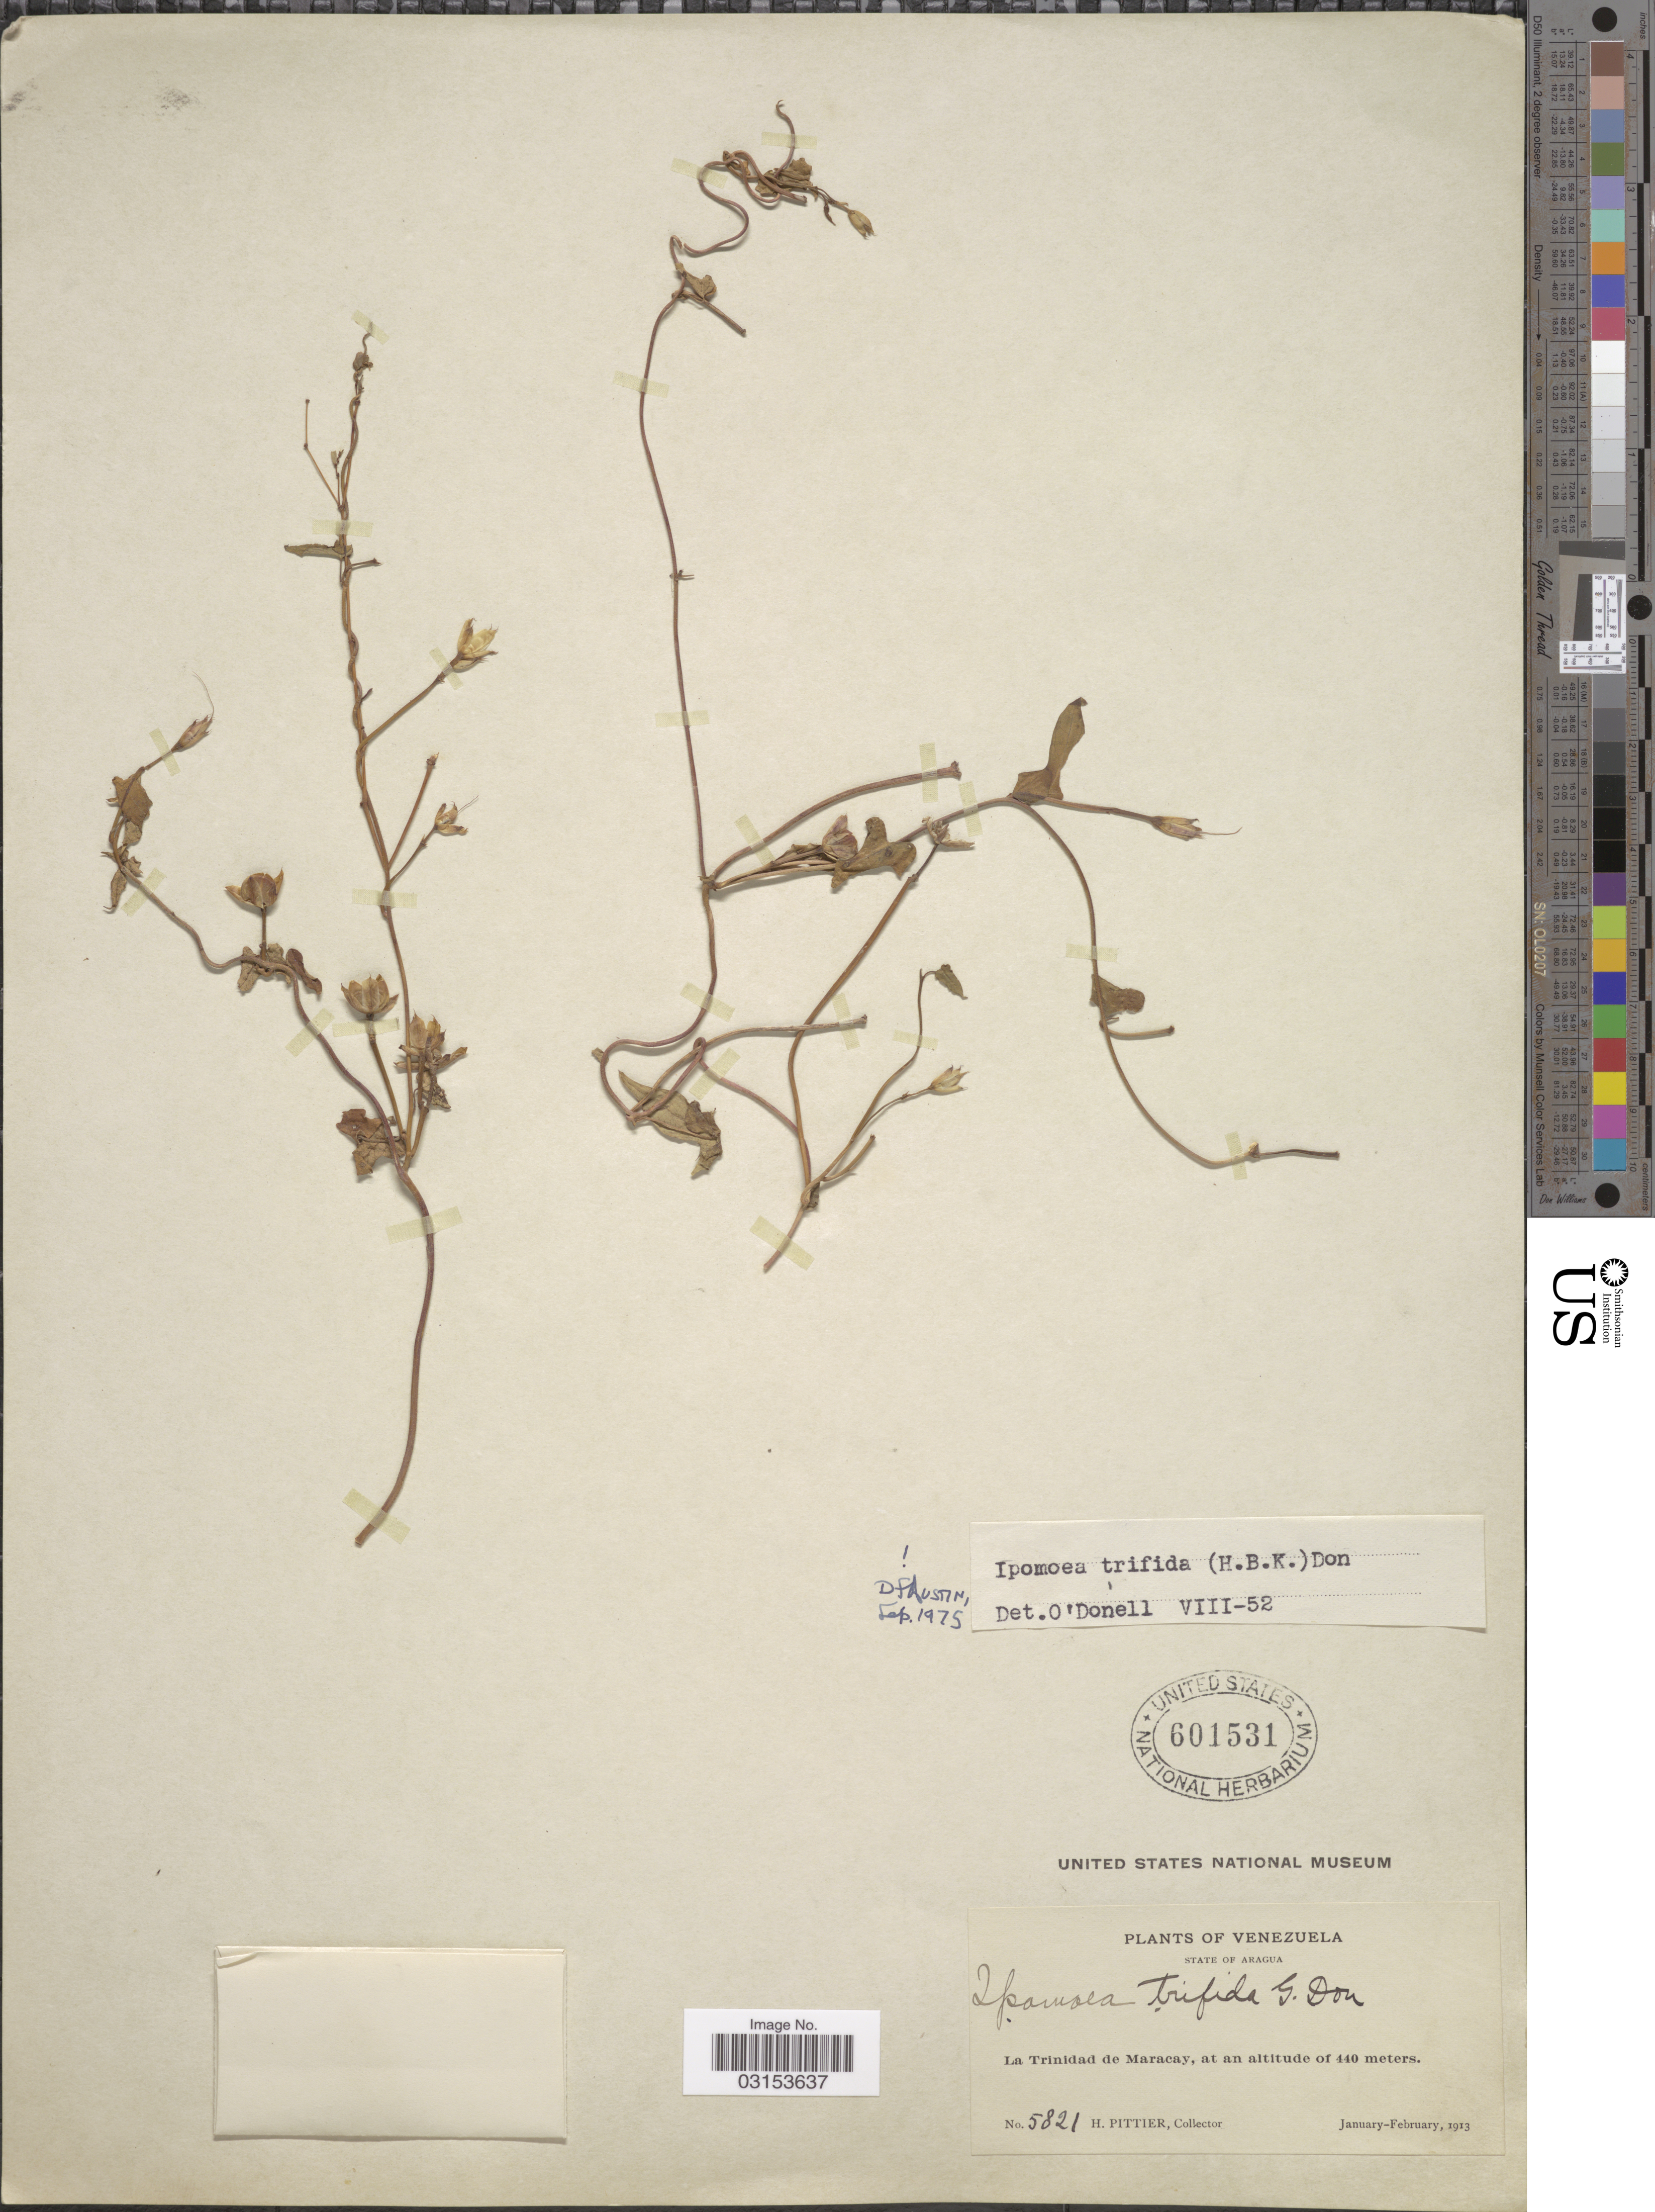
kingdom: Plantae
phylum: Tracheophyta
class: Magnoliopsida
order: Solanales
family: Convolvulaceae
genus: Ipomoea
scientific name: Ipomoea trifida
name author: (Kunth) G. Don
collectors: H. F. Pittier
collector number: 5821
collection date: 1913-01/1913-02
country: Venezuela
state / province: Aragua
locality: La Trinidad de Maracay.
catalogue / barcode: US 601531